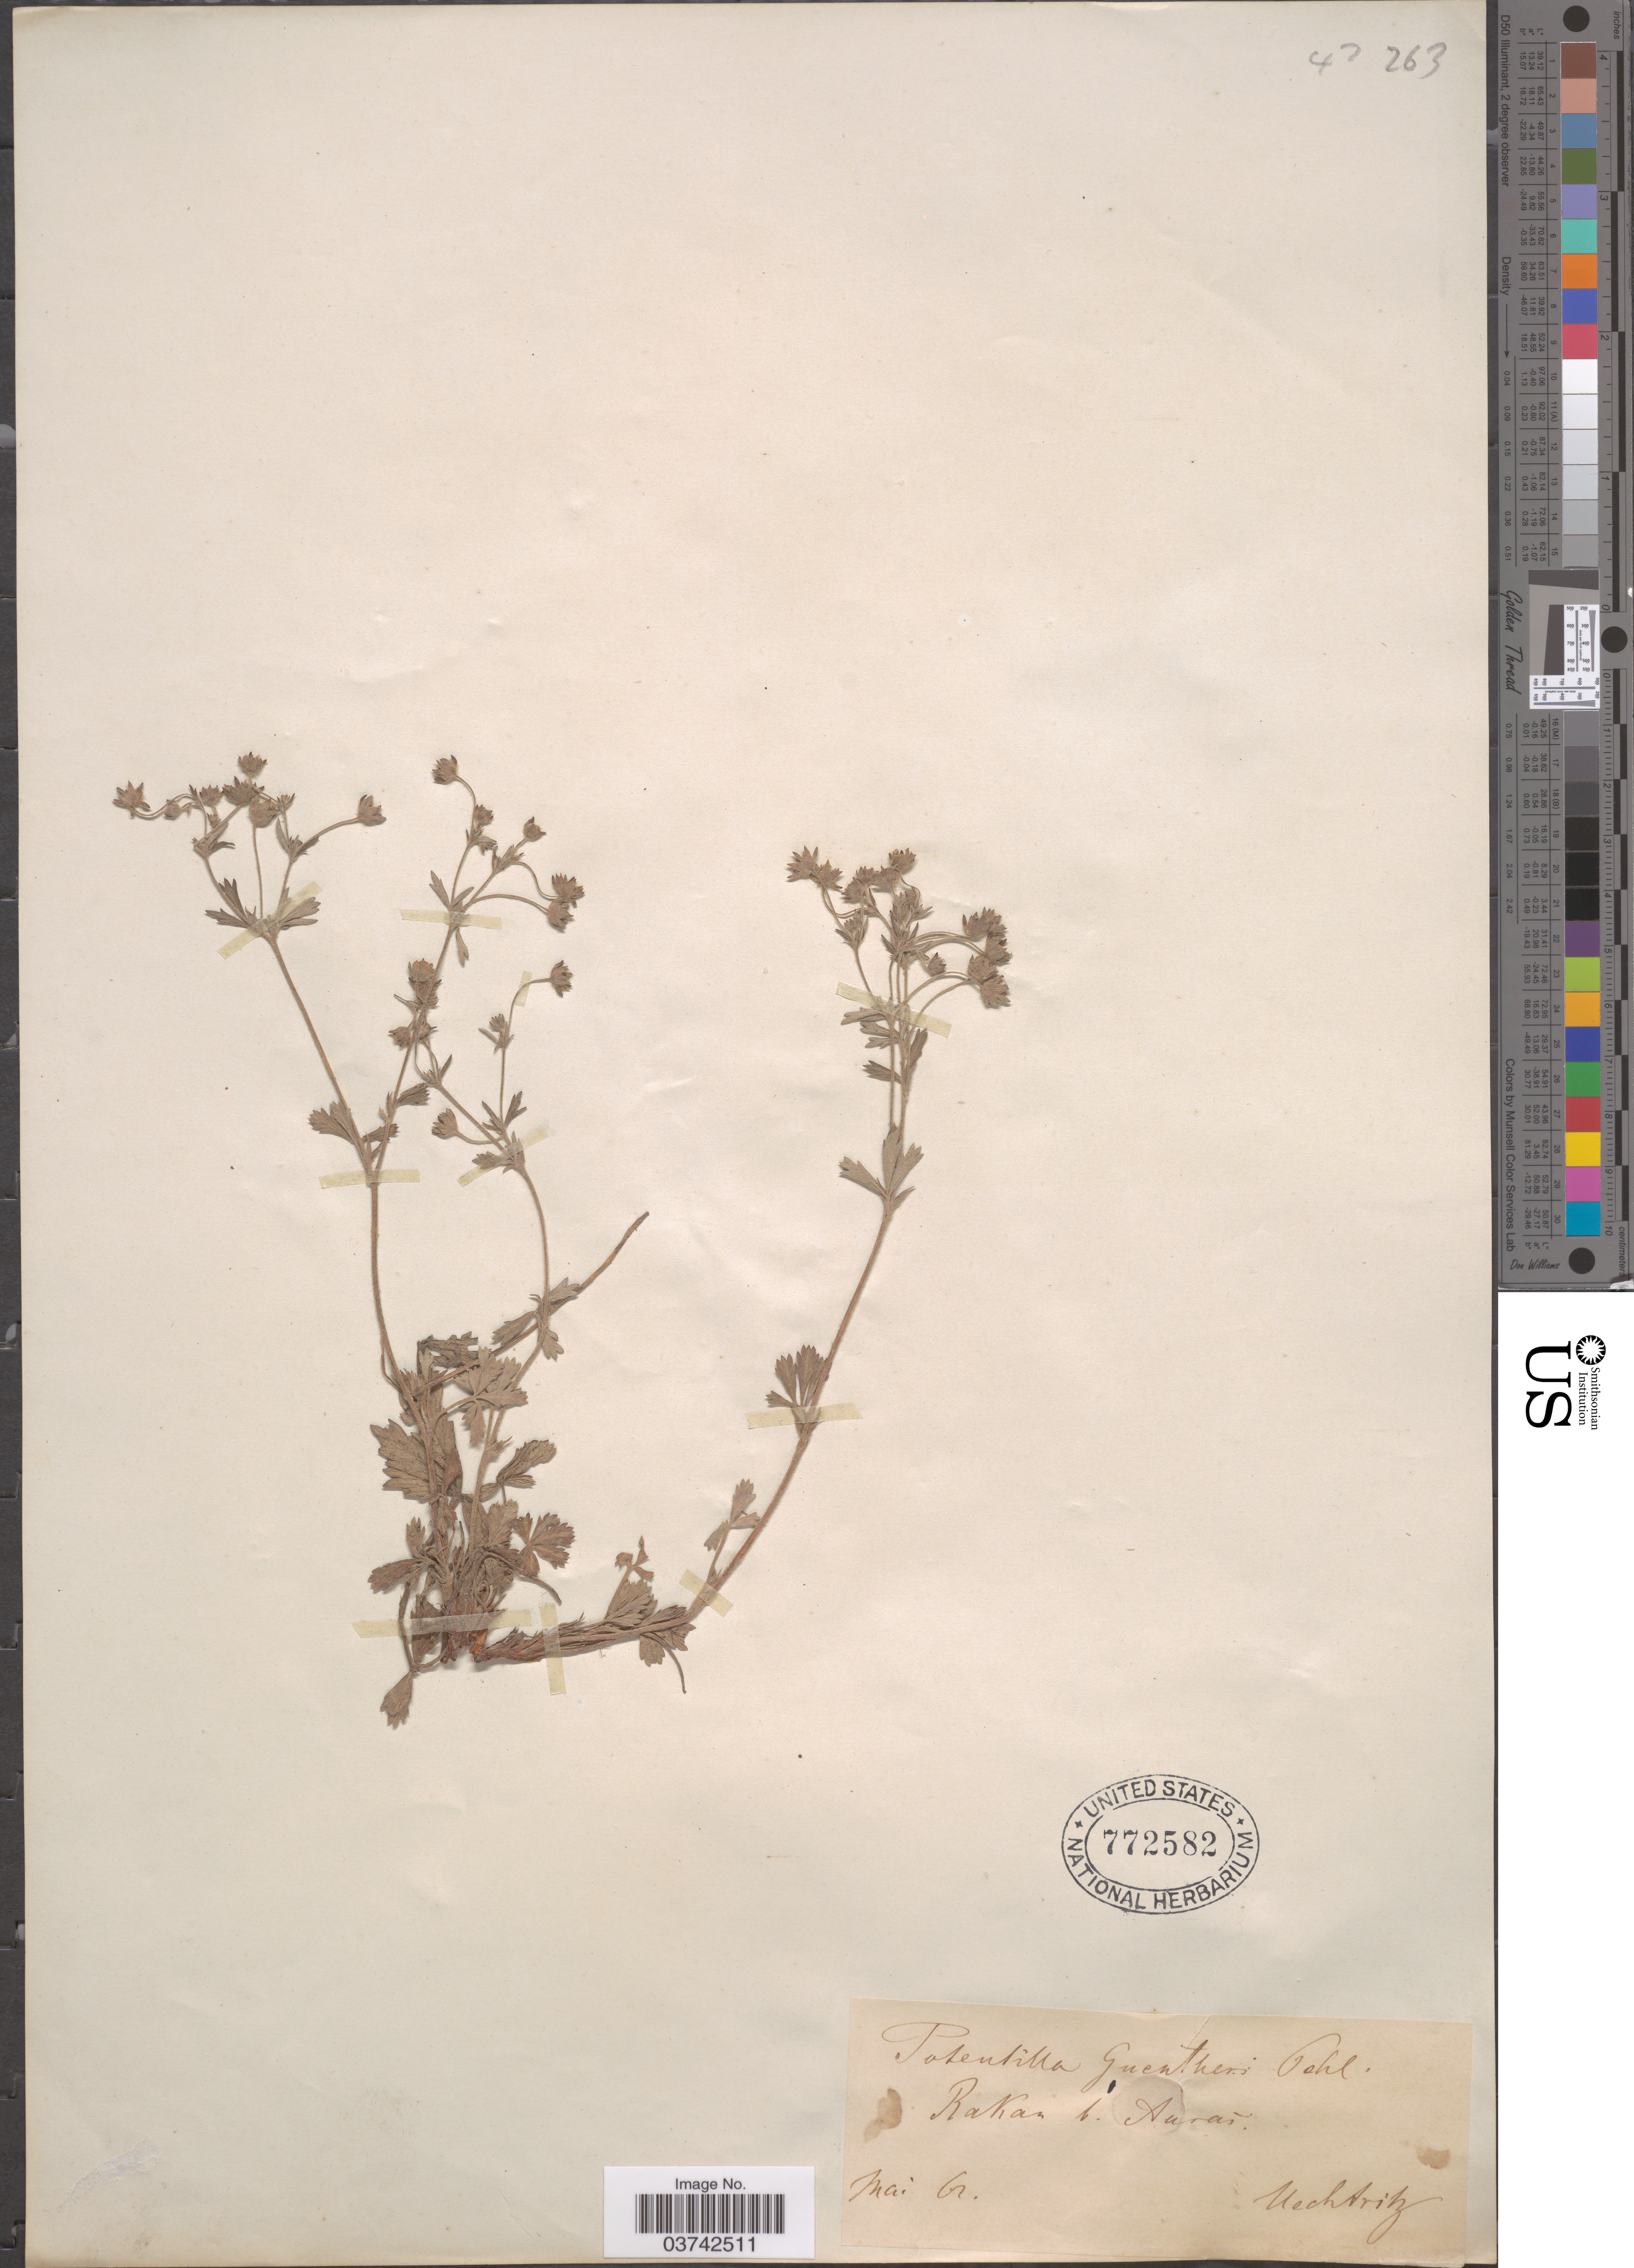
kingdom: Plantae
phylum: Tracheophyta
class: Magnoliopsida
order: Rosales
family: Rosaceae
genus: Potentilla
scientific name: Potentilla guntheri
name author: Auct.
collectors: Uechtritz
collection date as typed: Transcribed d/m/y: /5/62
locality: Rakan b. Auras. [interpreted]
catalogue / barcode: US 772582